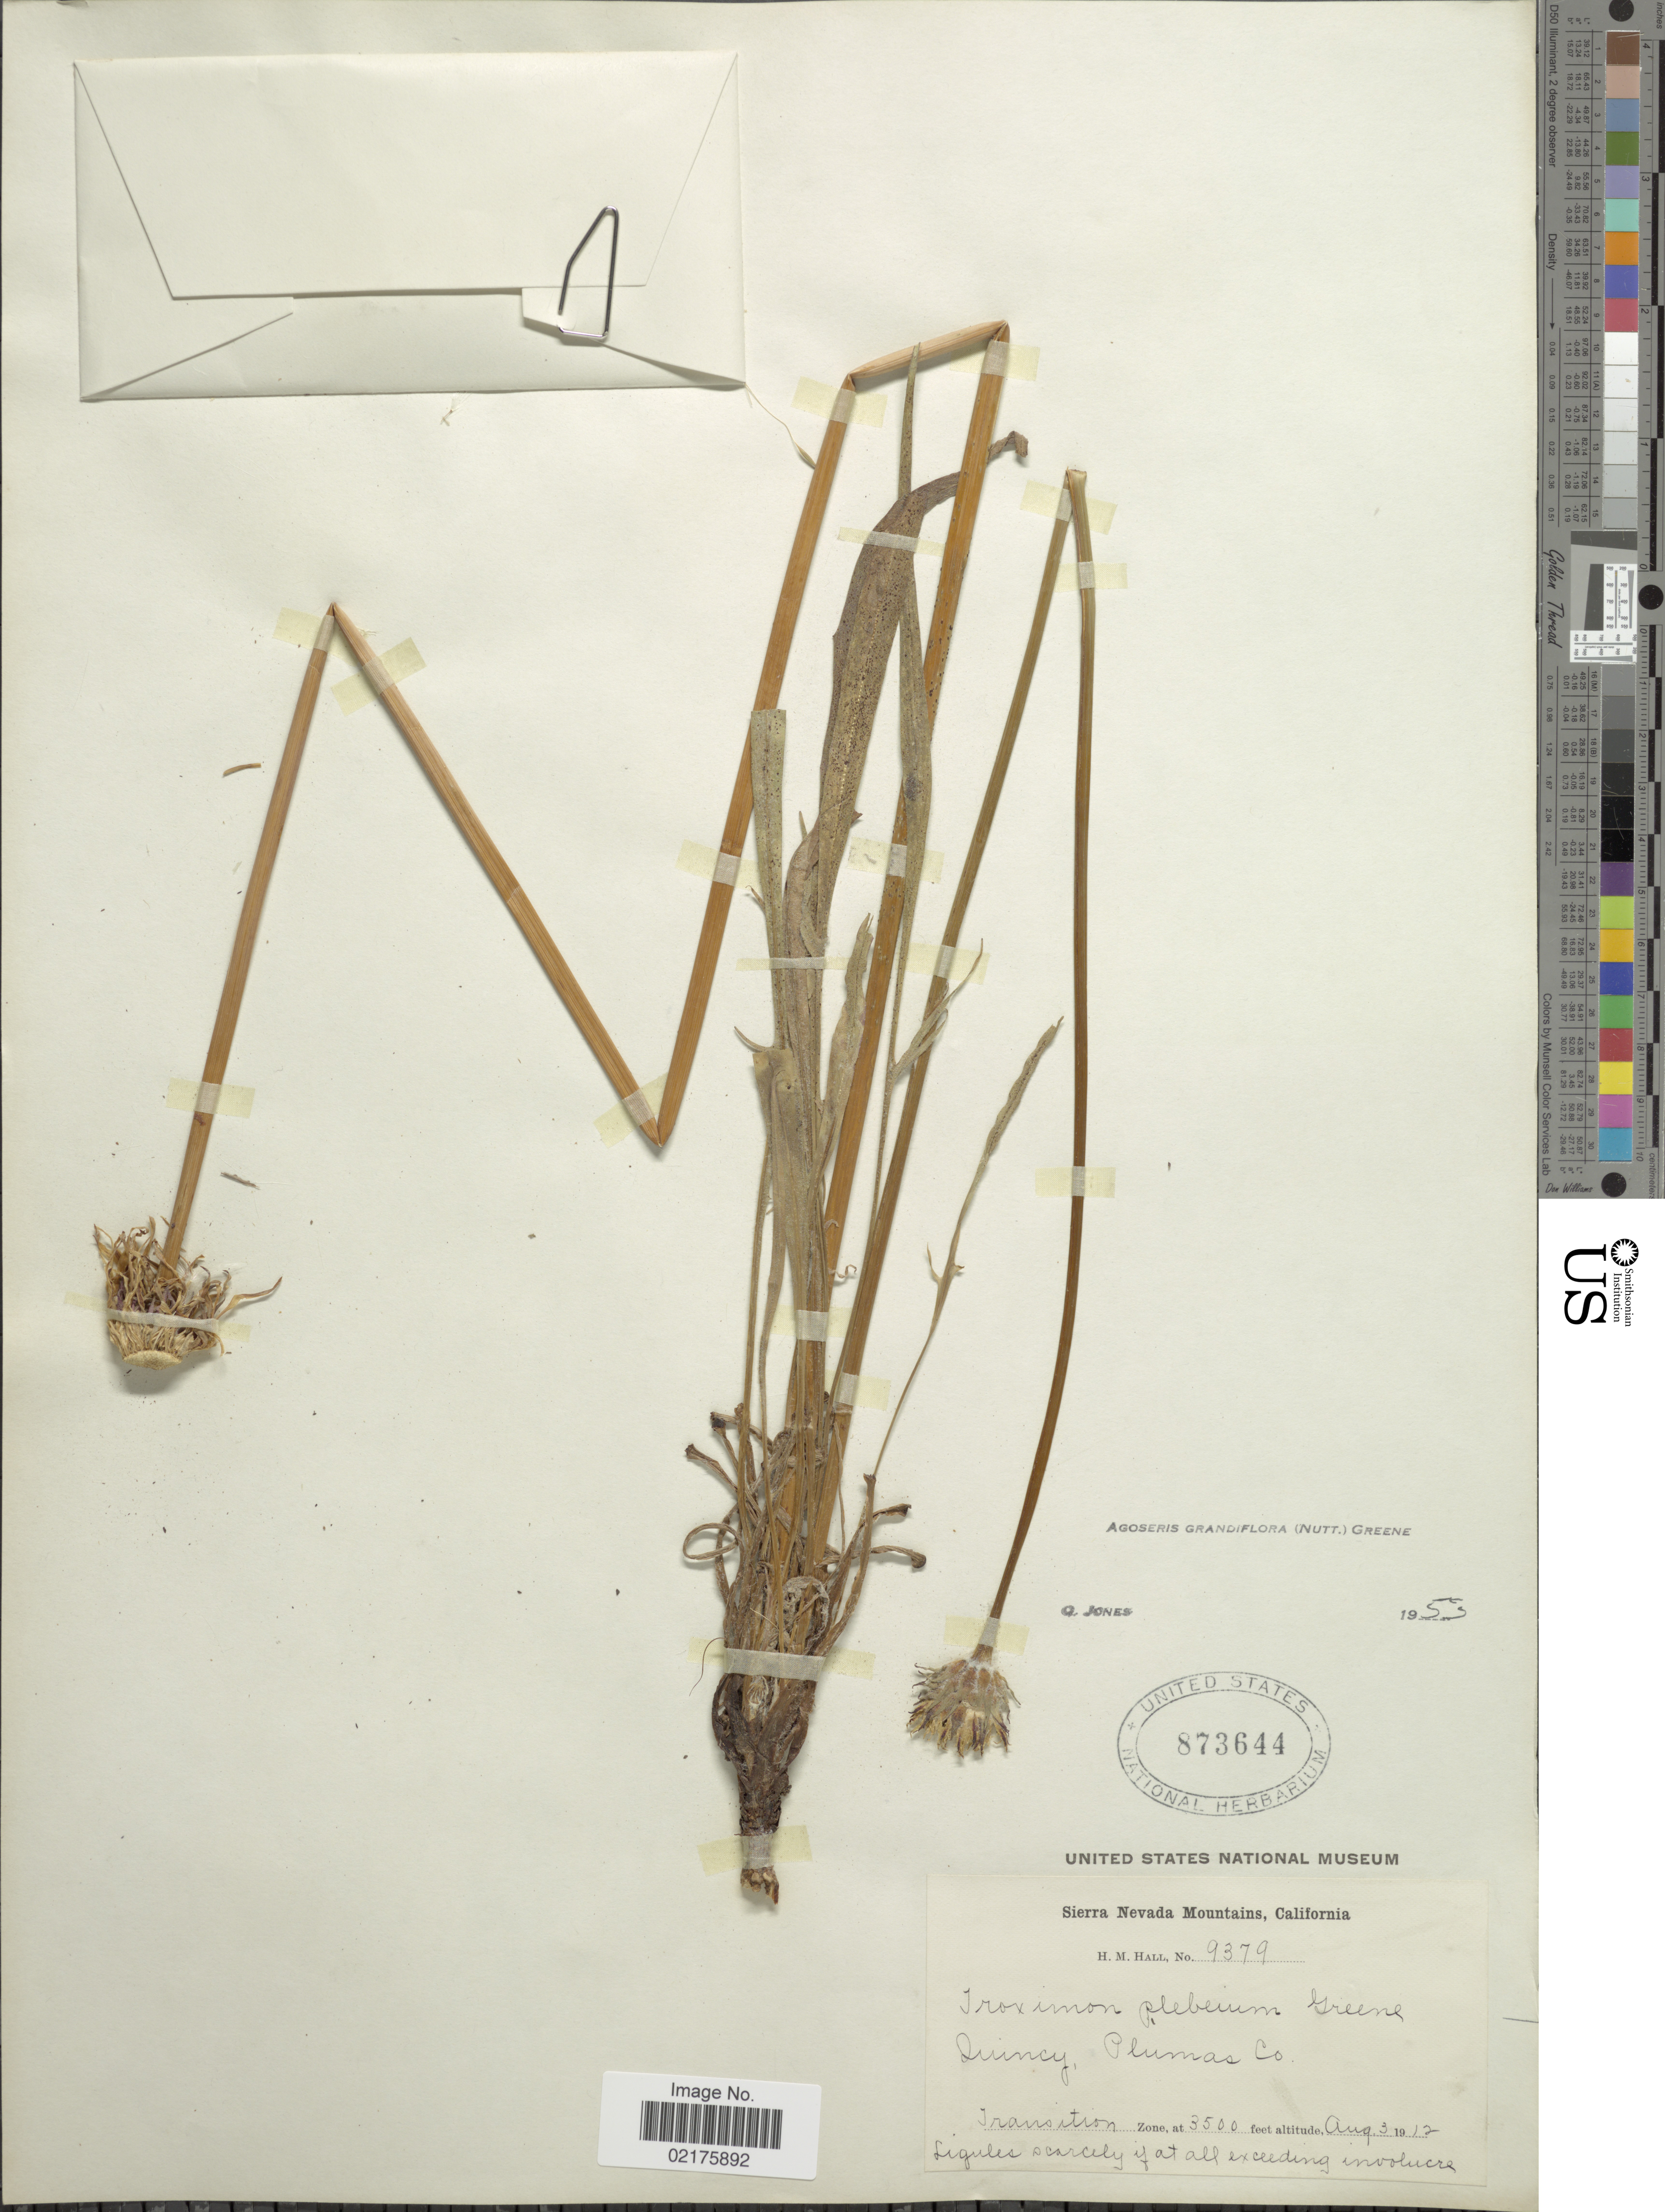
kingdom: Plantae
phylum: Tracheophyta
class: Magnoliopsida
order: Asterales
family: Asteraceae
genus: Agoseris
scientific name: Agoseris grandiflora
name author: (Nutt.) Greene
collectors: H. M. Hall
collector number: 9379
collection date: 1912-08-03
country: United States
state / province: California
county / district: Plumas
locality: Sierra Nevada Mountains, Quincy, Plumas Co., Transition Zone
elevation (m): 1067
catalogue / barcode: US 873644